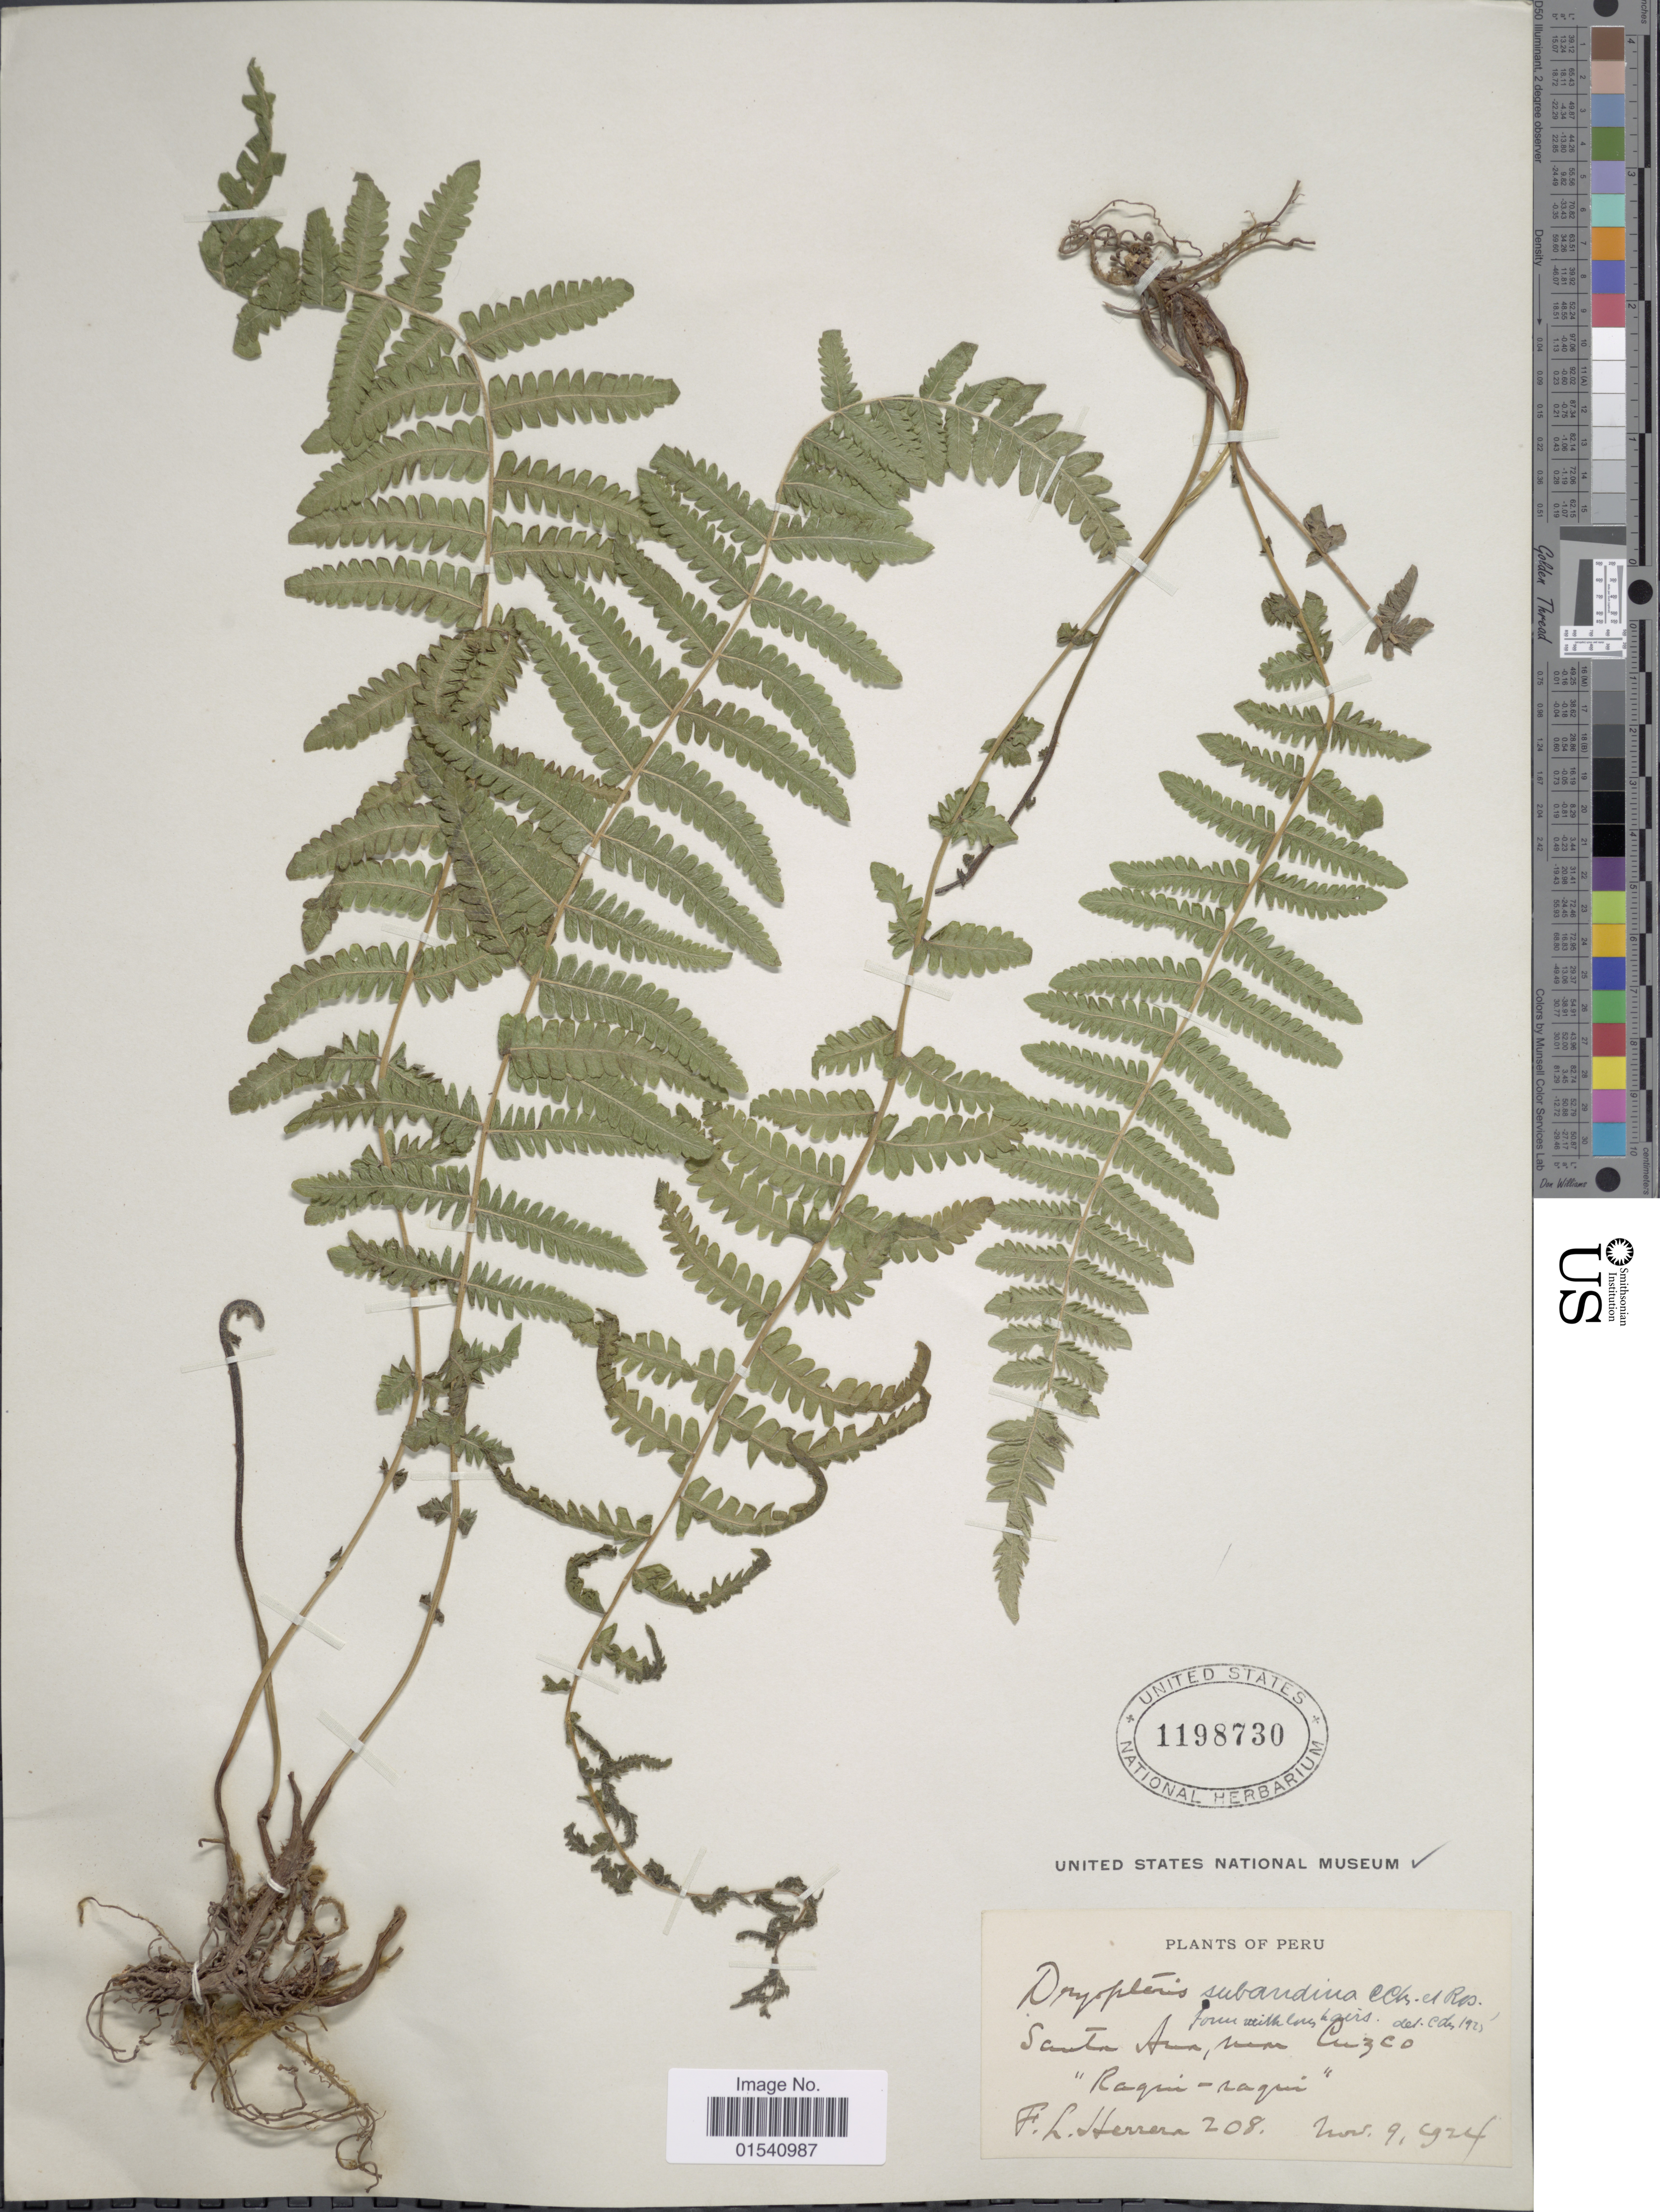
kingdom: Plantae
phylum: Tracheophyta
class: Polypodiopsida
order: Polypodiales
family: Thelypteridaceae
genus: Amauropelta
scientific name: Amauropelta rufa (Poir.) comb. nov., ined 2015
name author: (Poir.)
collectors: F. L. Herrera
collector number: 208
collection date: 1924-11-09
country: Peru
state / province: Cusco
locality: Santa Ana, near Cuzco 'Raqui-raqui'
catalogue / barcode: US 1198730